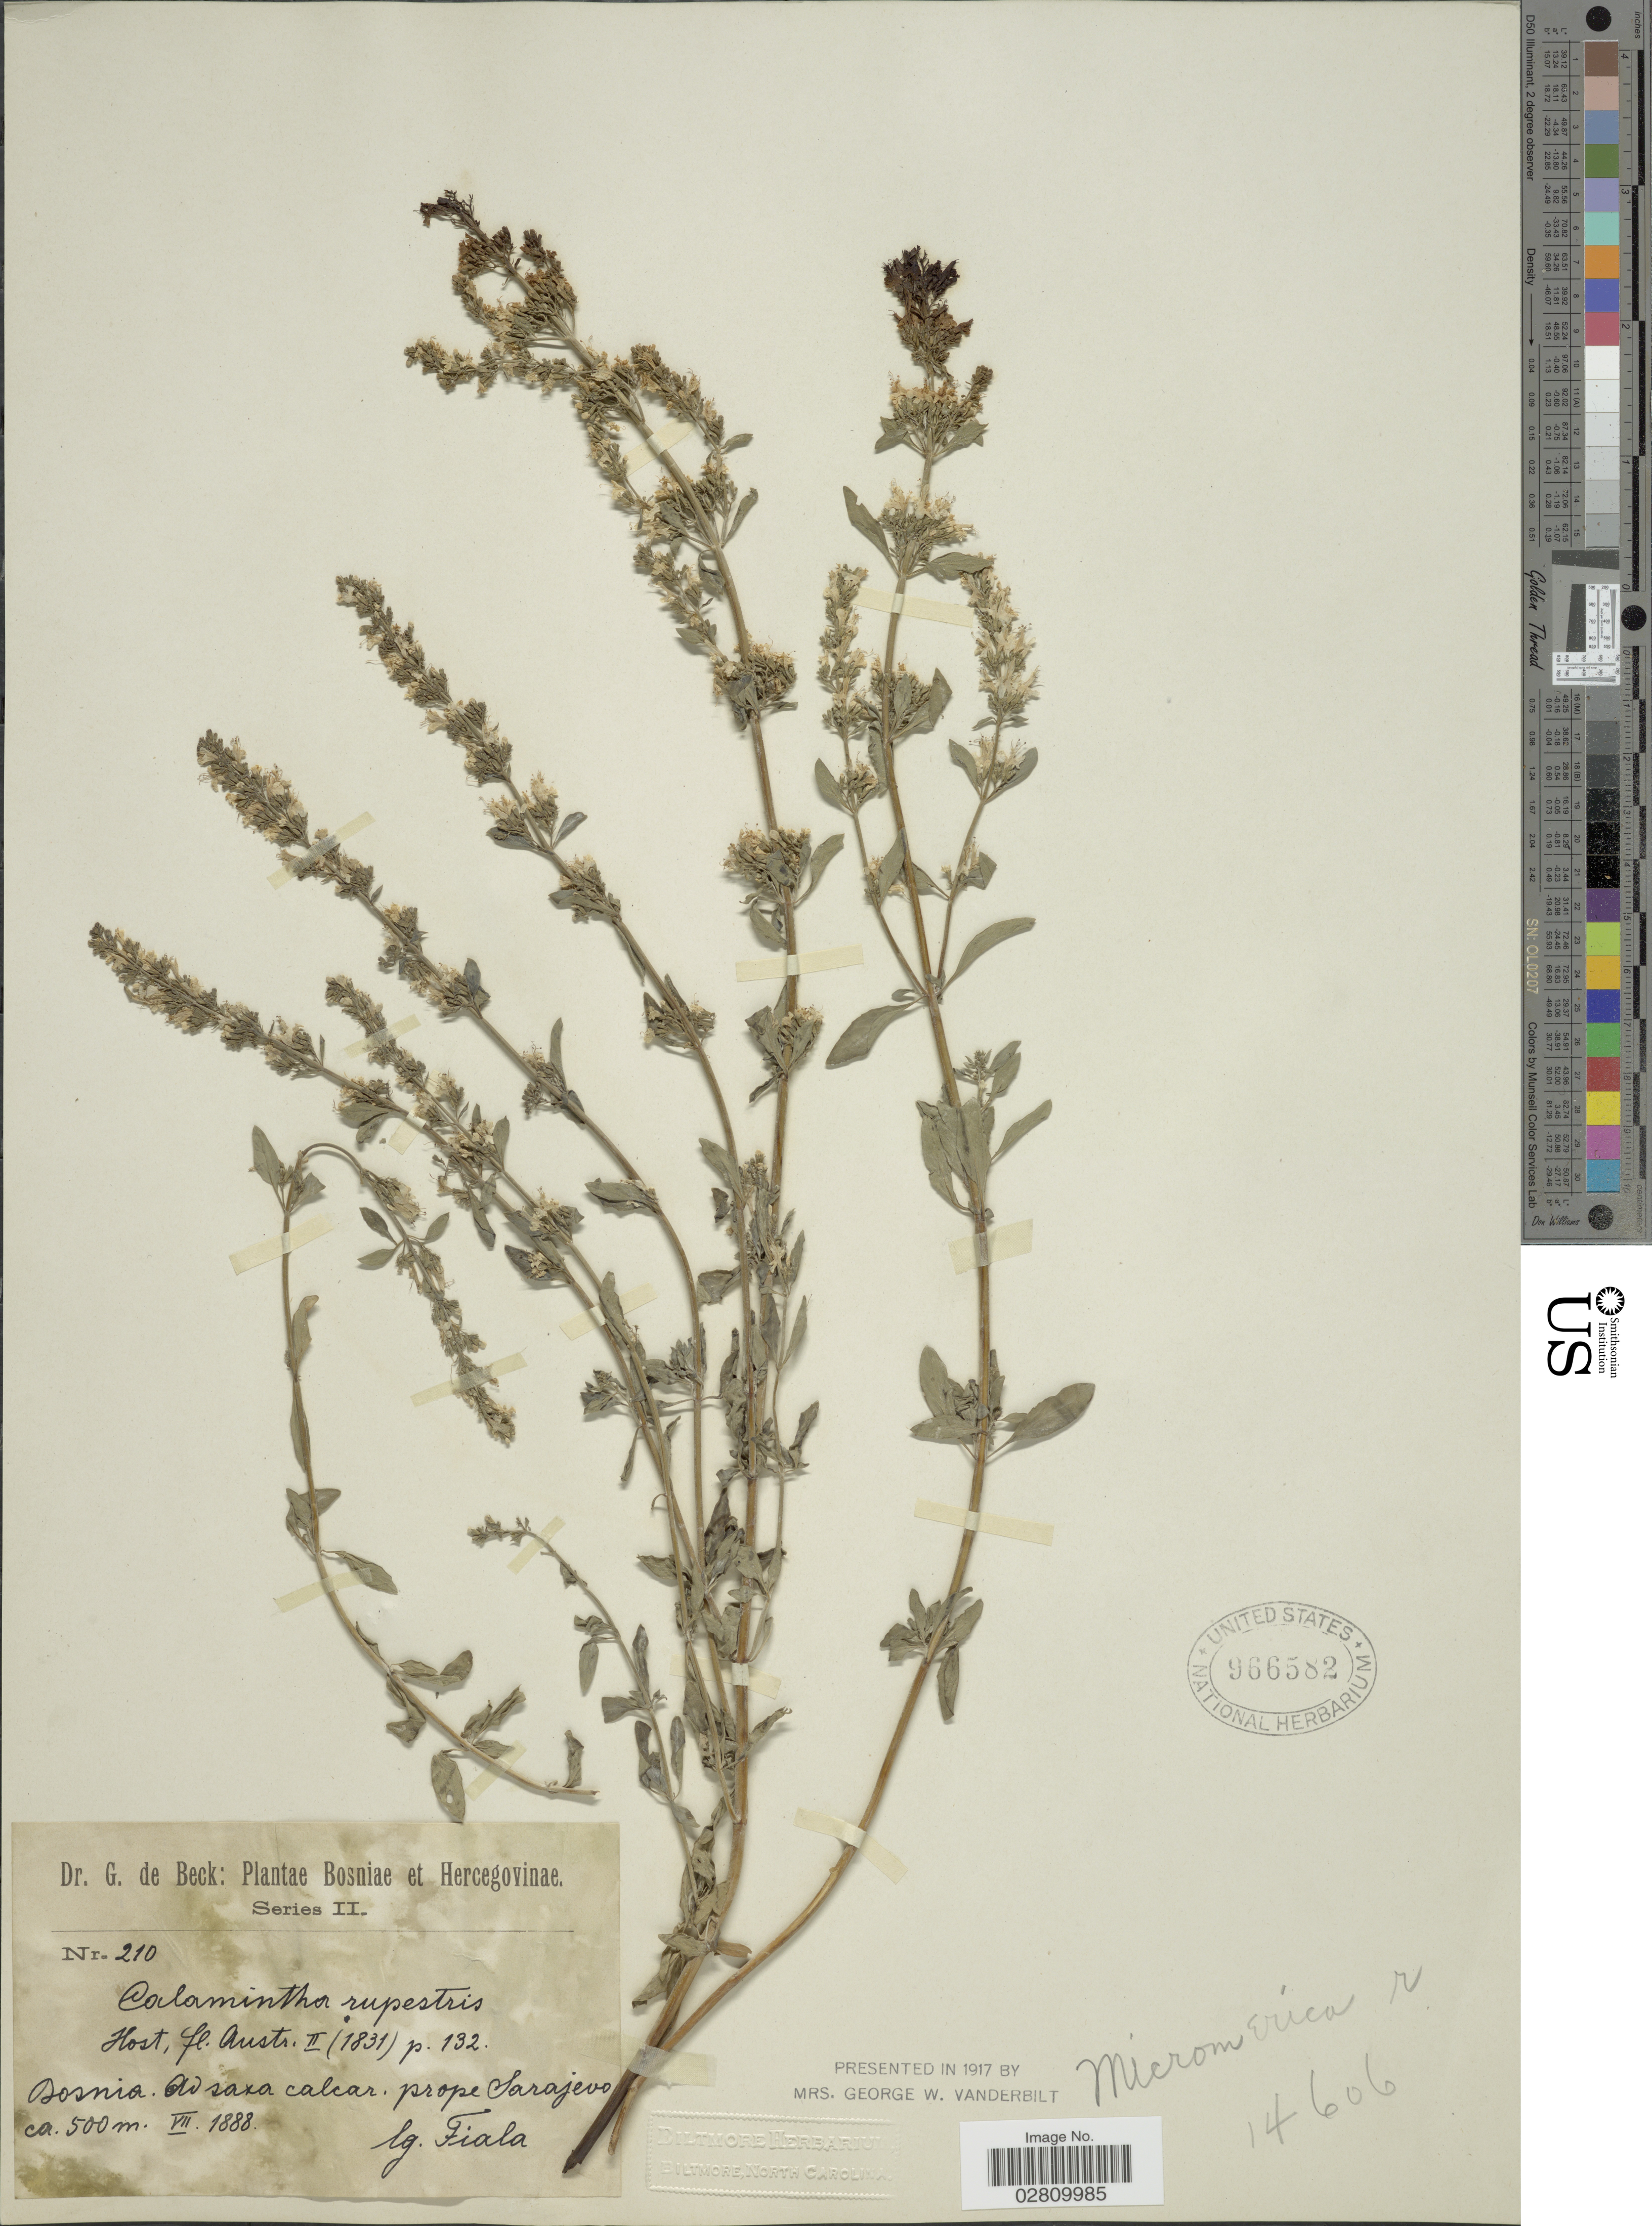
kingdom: Plantae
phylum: Tracheophyta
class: Magnoliopsida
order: Lamiales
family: Lamiaceae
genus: Calamintha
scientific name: Calamintha rupestris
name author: (Wulfen) Host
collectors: Fiala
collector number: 210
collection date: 1888-07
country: Bosnia and Herzegovina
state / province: Federation of B&H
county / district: Sarajevo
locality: Bosnia. Ad saxa calcar. prope Sarajevo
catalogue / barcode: US 966582